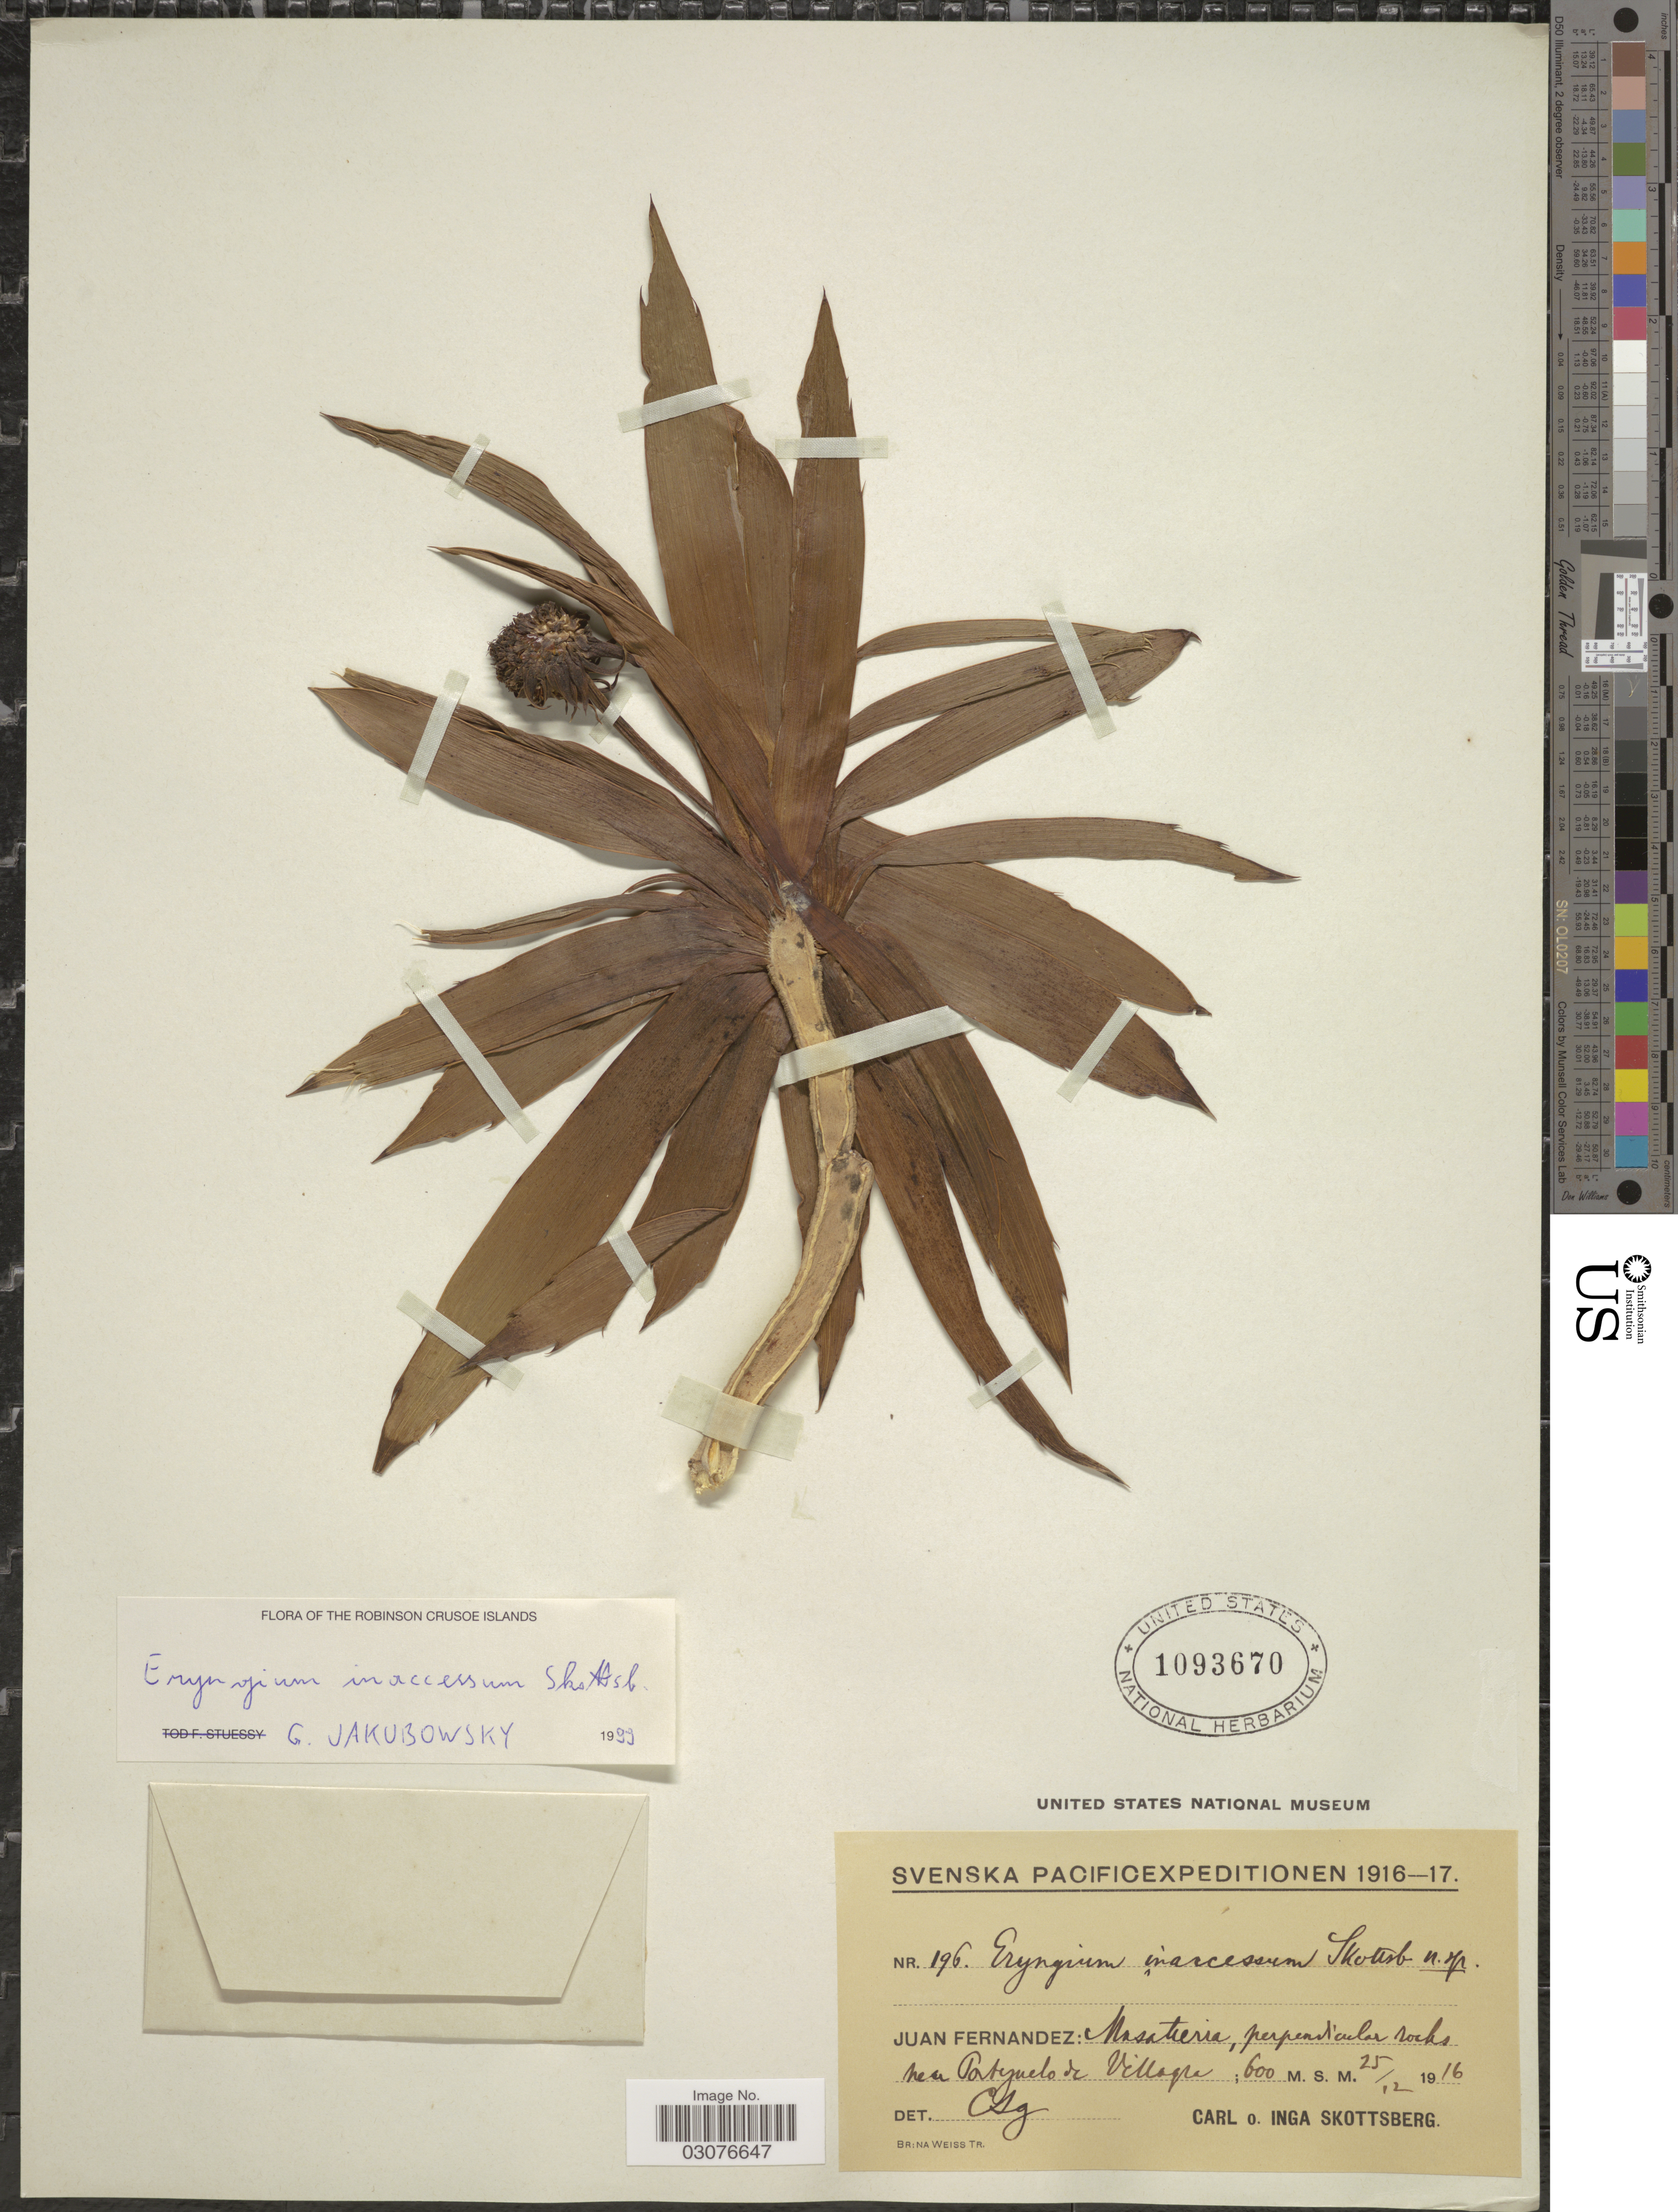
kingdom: Plantae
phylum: Tracheophyta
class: Magnoliopsida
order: Apiales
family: Apiaceae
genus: Eryngium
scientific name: Eryngium inaccessum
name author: Skottsb.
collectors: C. Skottsberg & I. Skottsberg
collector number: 196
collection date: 1916-12-25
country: Chile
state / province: Valparaíso (V)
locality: Juan Fernandez: Masatierra, perpendicular rocks near Portezuelo de Villagra.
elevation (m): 600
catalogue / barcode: US 1093670